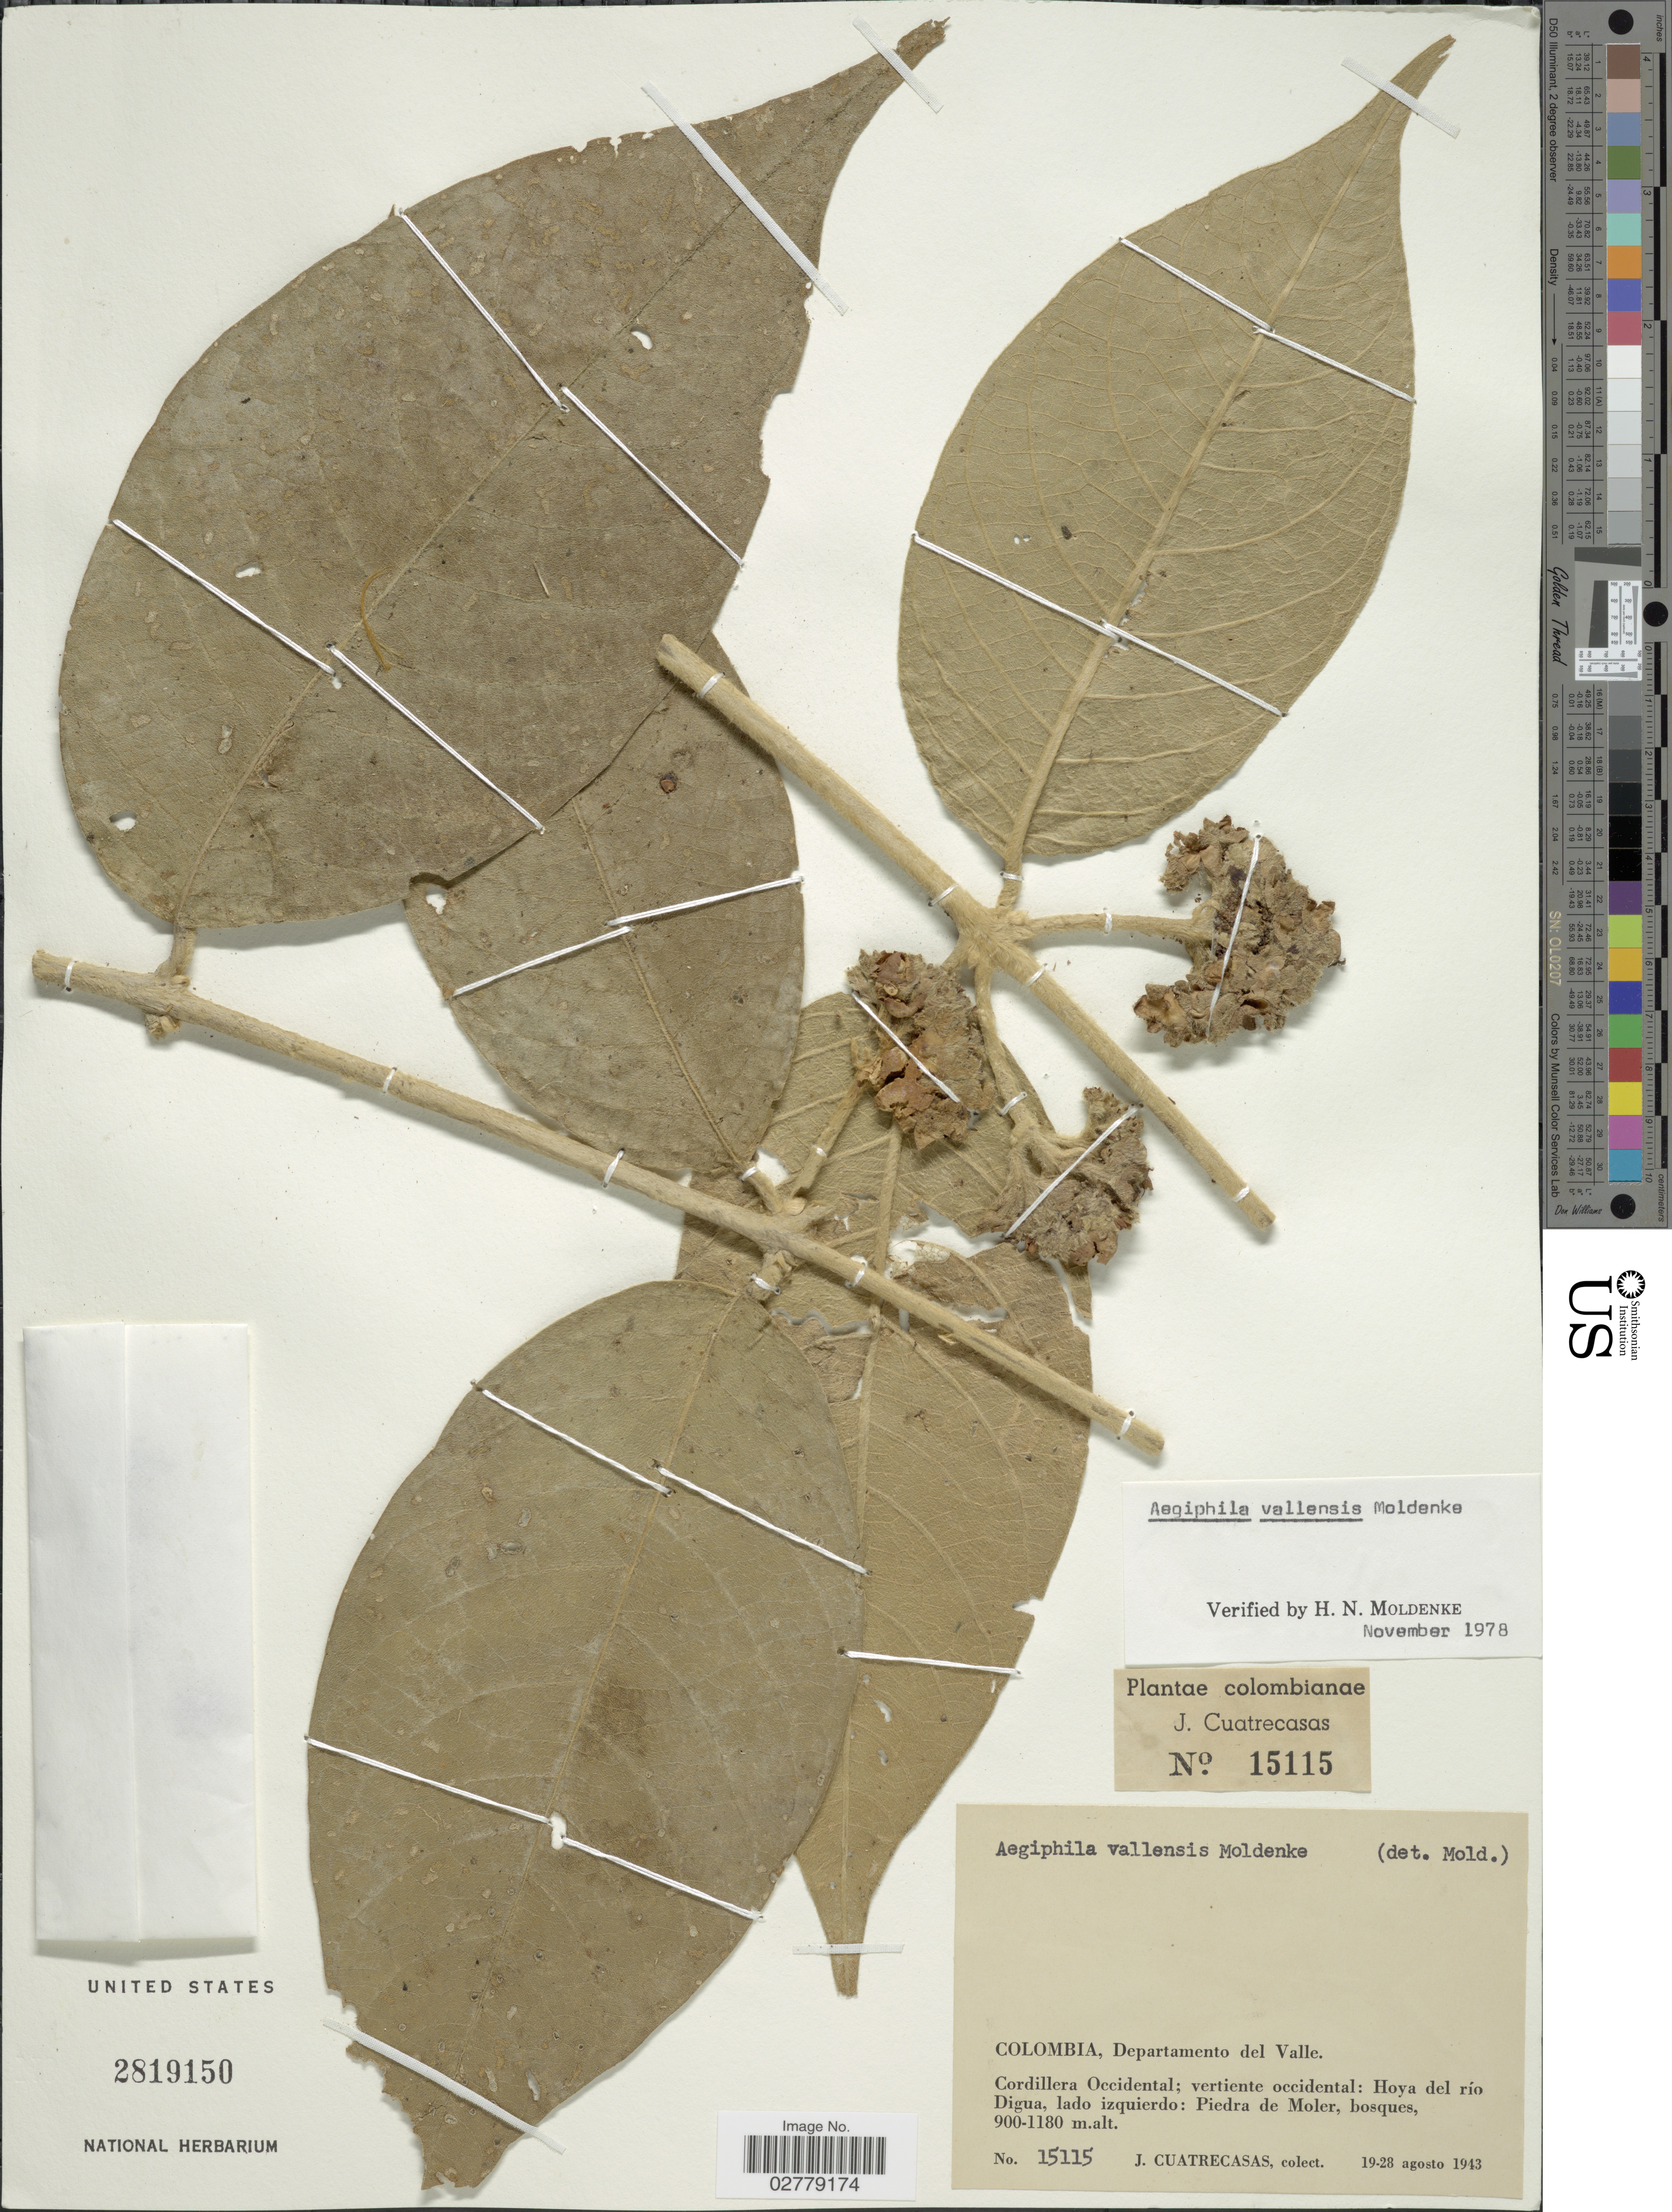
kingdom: Plantae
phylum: Tracheophyta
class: Magnoliopsida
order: Lamiales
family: Lamiaceae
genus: Aegiphila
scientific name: Aegiphila vallensis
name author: Moldenke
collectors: J. Cuatrecasas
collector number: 15115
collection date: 1943-08-19/1943-08-28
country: Colombia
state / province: Valle del Cauca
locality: Departamento del Valle, Cordillera Occidental, vertiente occidental, Hoya del río Digua, lado izquierdo, Piedra de Moler, bosques.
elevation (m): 900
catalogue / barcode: US 2819150